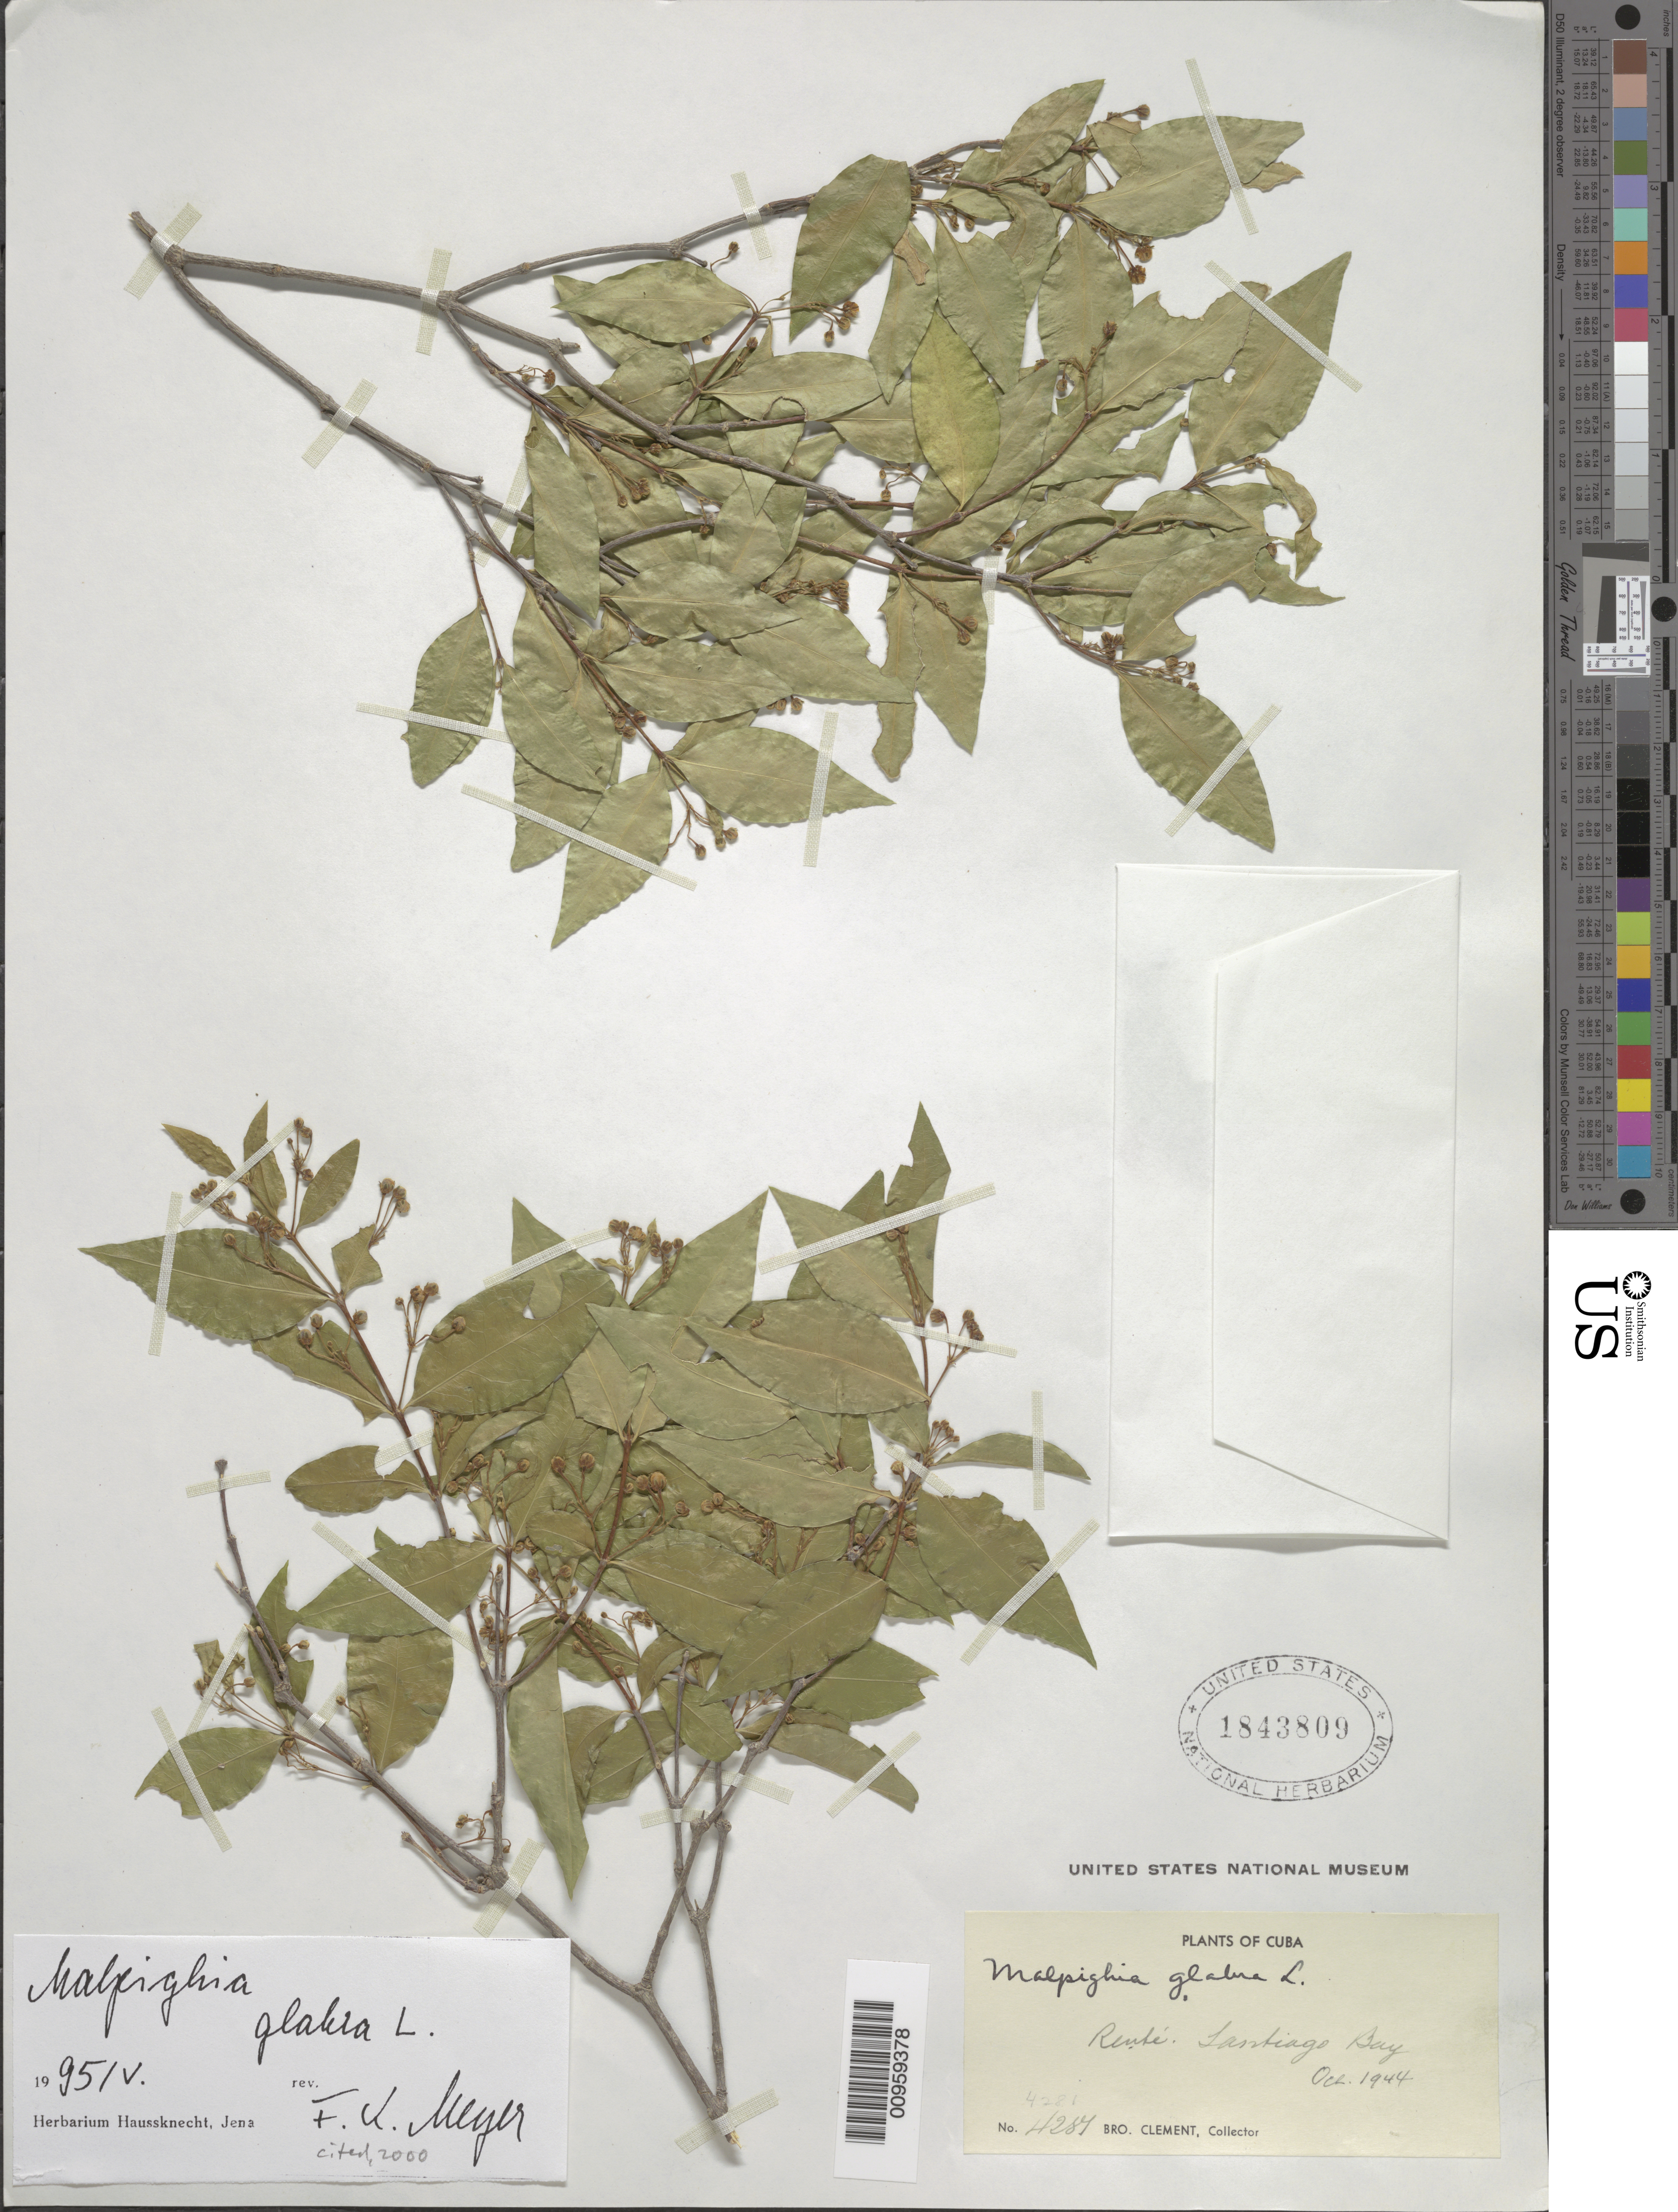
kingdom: Plantae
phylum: Tracheophyta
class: Magnoliopsida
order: Malpighiales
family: Malpighiaceae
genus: Malpighia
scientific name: Malpighia glabra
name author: L.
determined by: Meyer, F. K.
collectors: Bro. Clemente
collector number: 4284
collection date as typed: Oct 1944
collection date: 1944-10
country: Cuba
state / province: Santiago de Cuba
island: Cuba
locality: Renté, Santiago Bay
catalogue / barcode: US 1843809